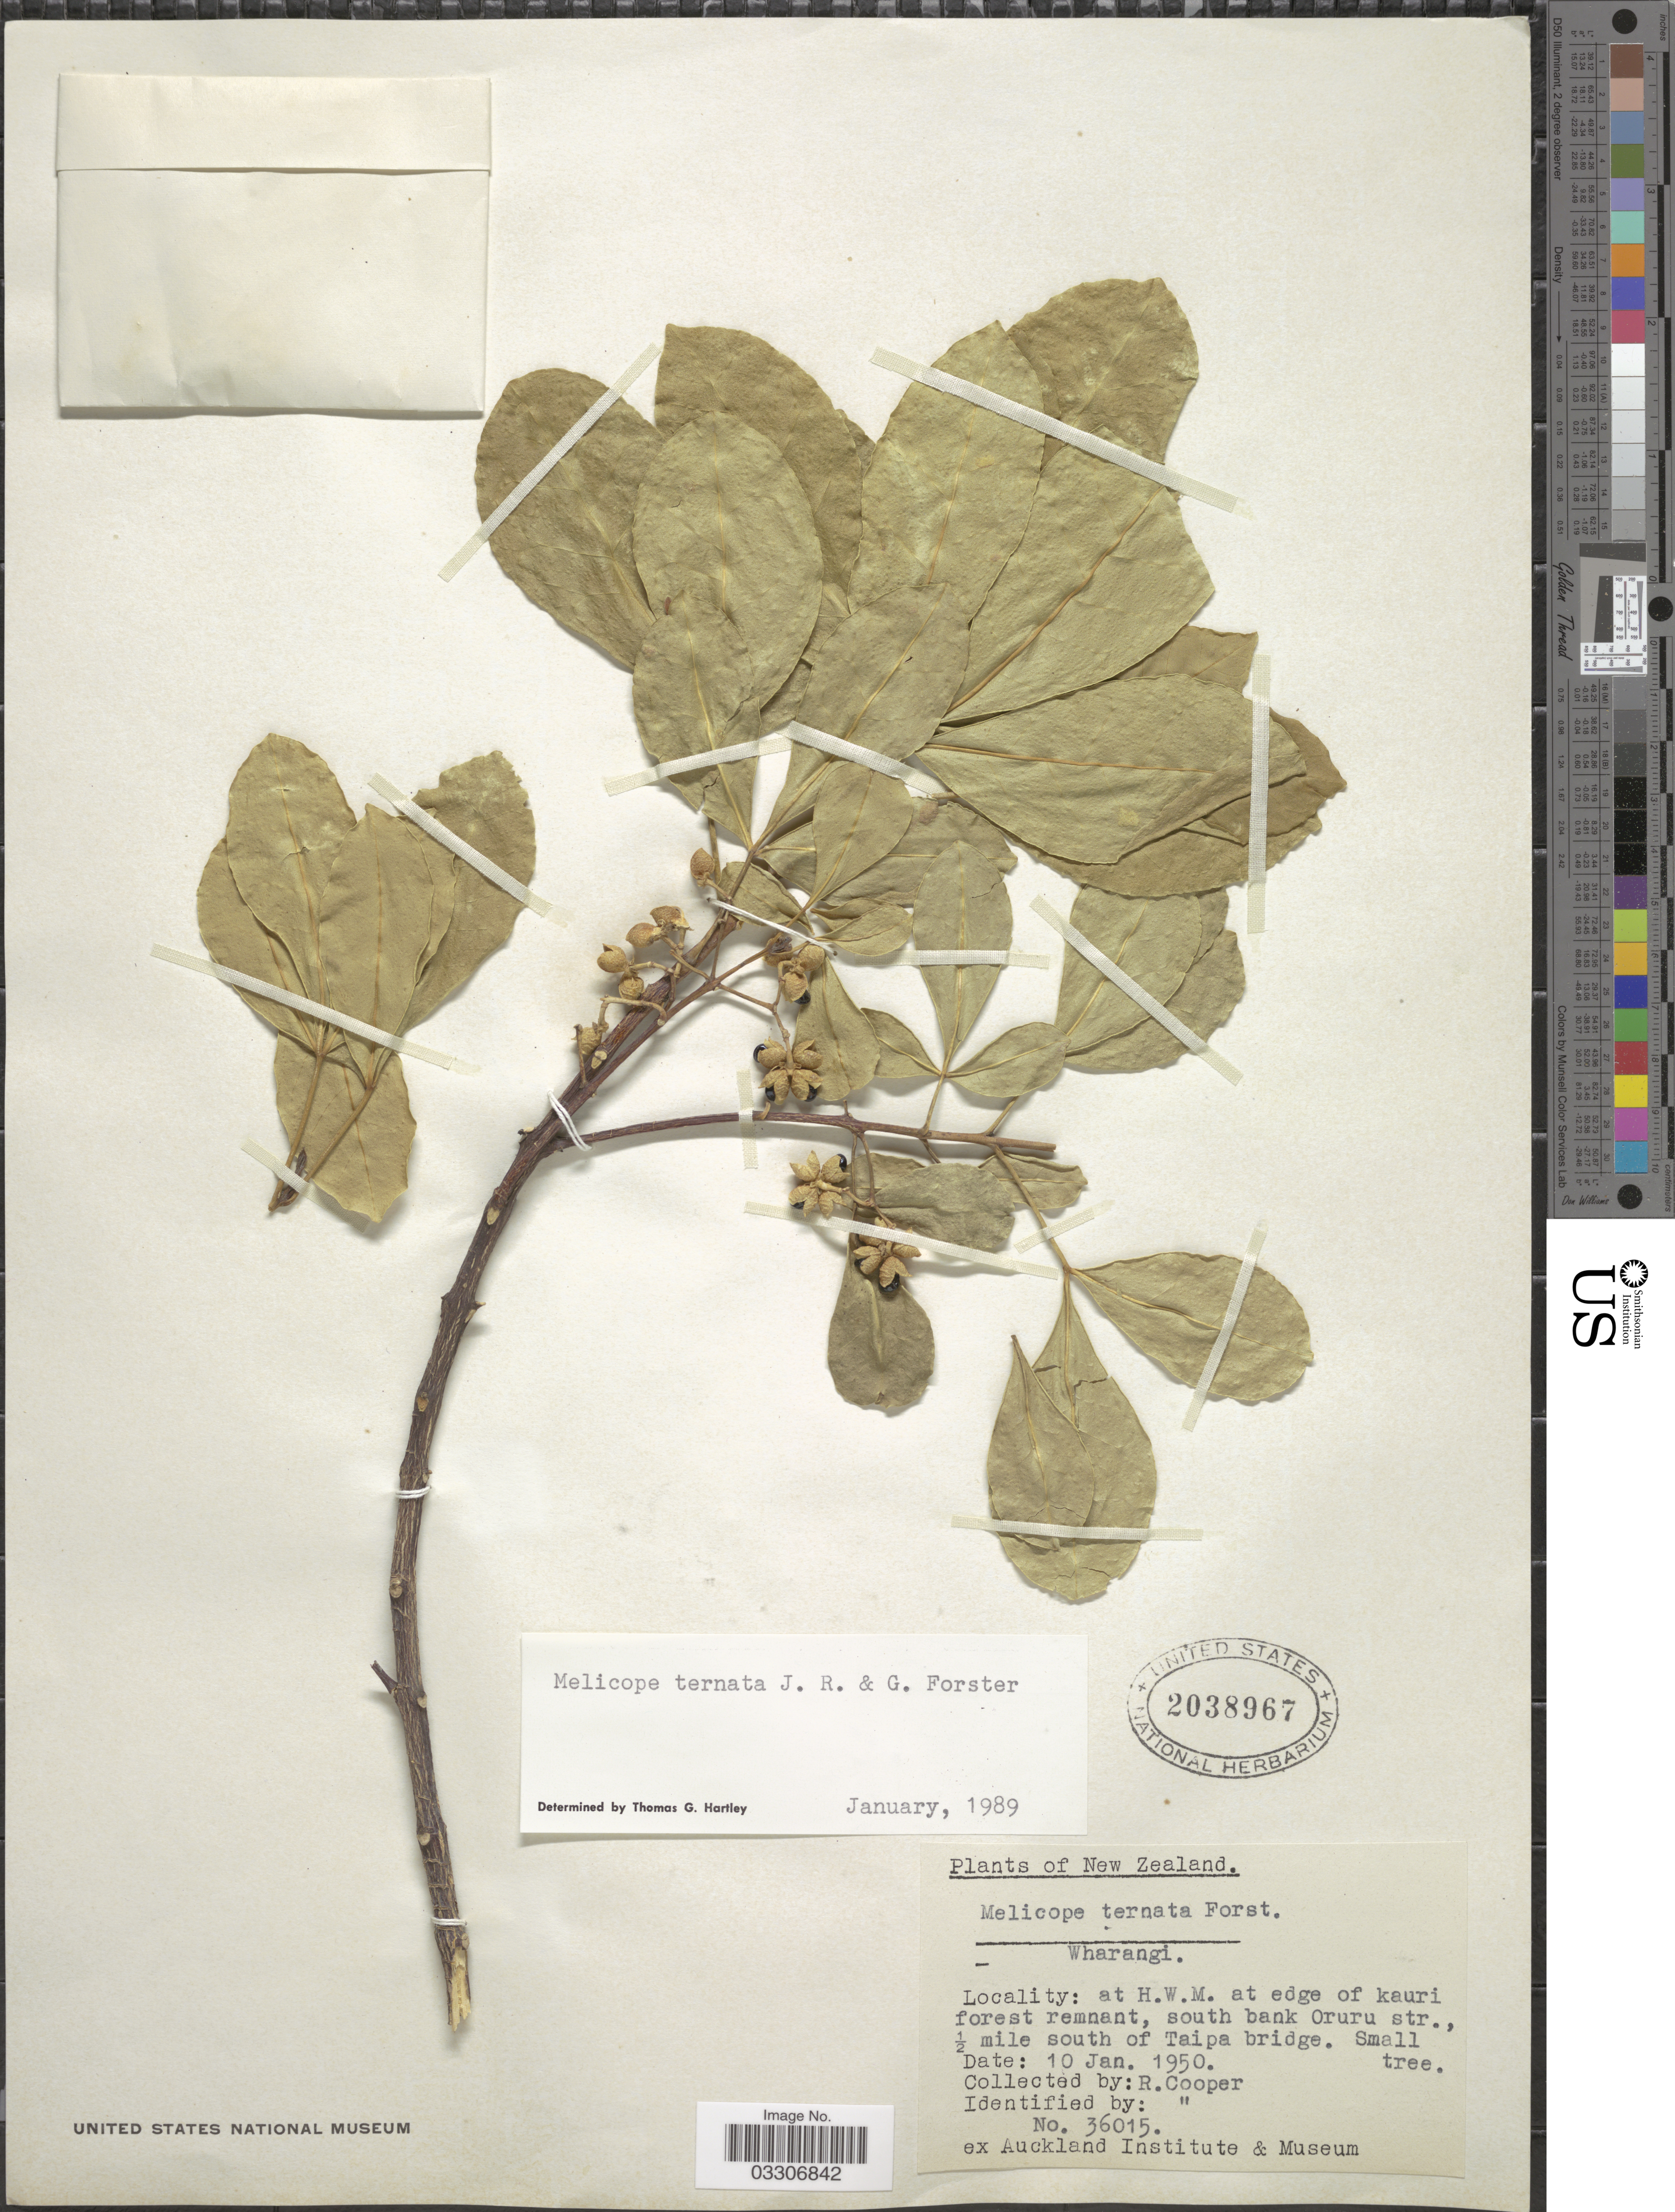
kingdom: Plantae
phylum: Tracheophyta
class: Magnoliopsida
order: Sapindales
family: Rutaceae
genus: Melicope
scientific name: Melicope ternata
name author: J.R. Forst. & G. Forst.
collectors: R. Cooper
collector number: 36015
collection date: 1950-01-10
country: New Zealand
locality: At H.W.M. at edge of kauri forest remnant, south bank Oruru str., ½ mile south of Taipa bridge.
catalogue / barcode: US 2038967